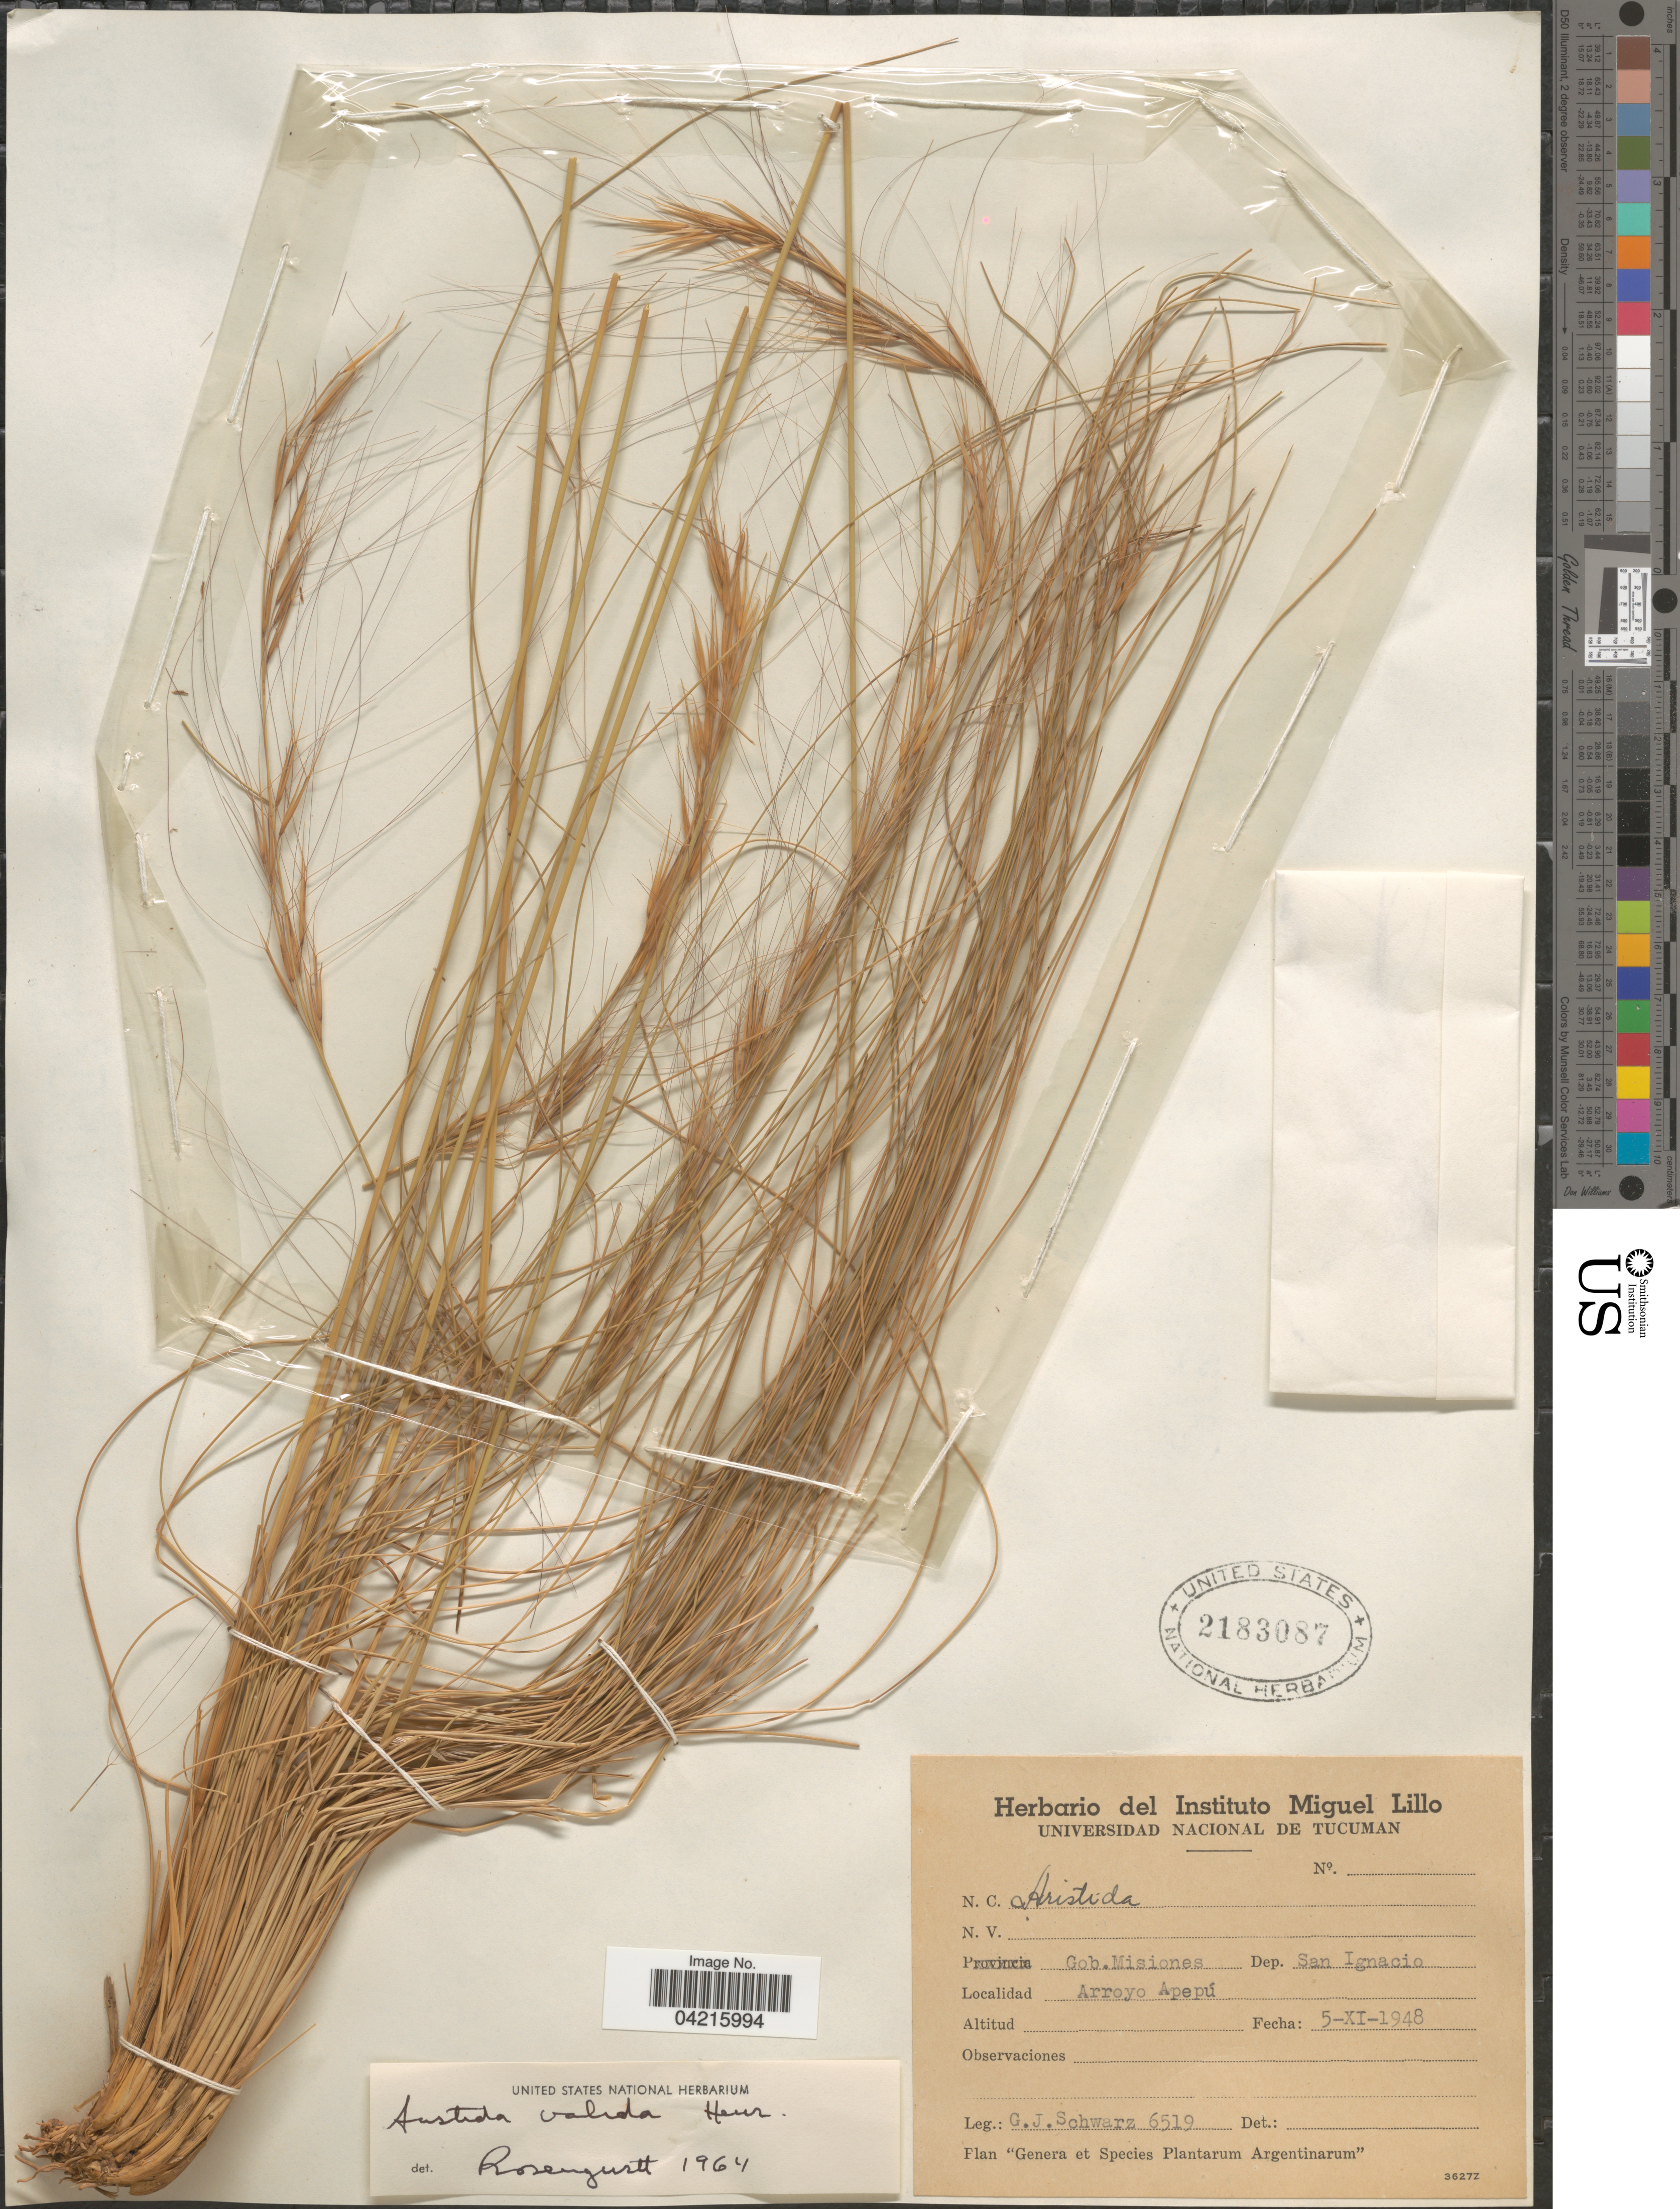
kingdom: Plantae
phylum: Tracheophyta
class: Liliopsida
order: Poales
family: Poaceae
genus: Aristida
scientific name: Aristida valida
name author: Henr.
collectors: G. J. Schwarz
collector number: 6519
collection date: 1948-11-05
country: Argentina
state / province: Misiones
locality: Gob. Misiones. Dep. San Ignacio. Arroyo Apepú.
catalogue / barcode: US 2183087